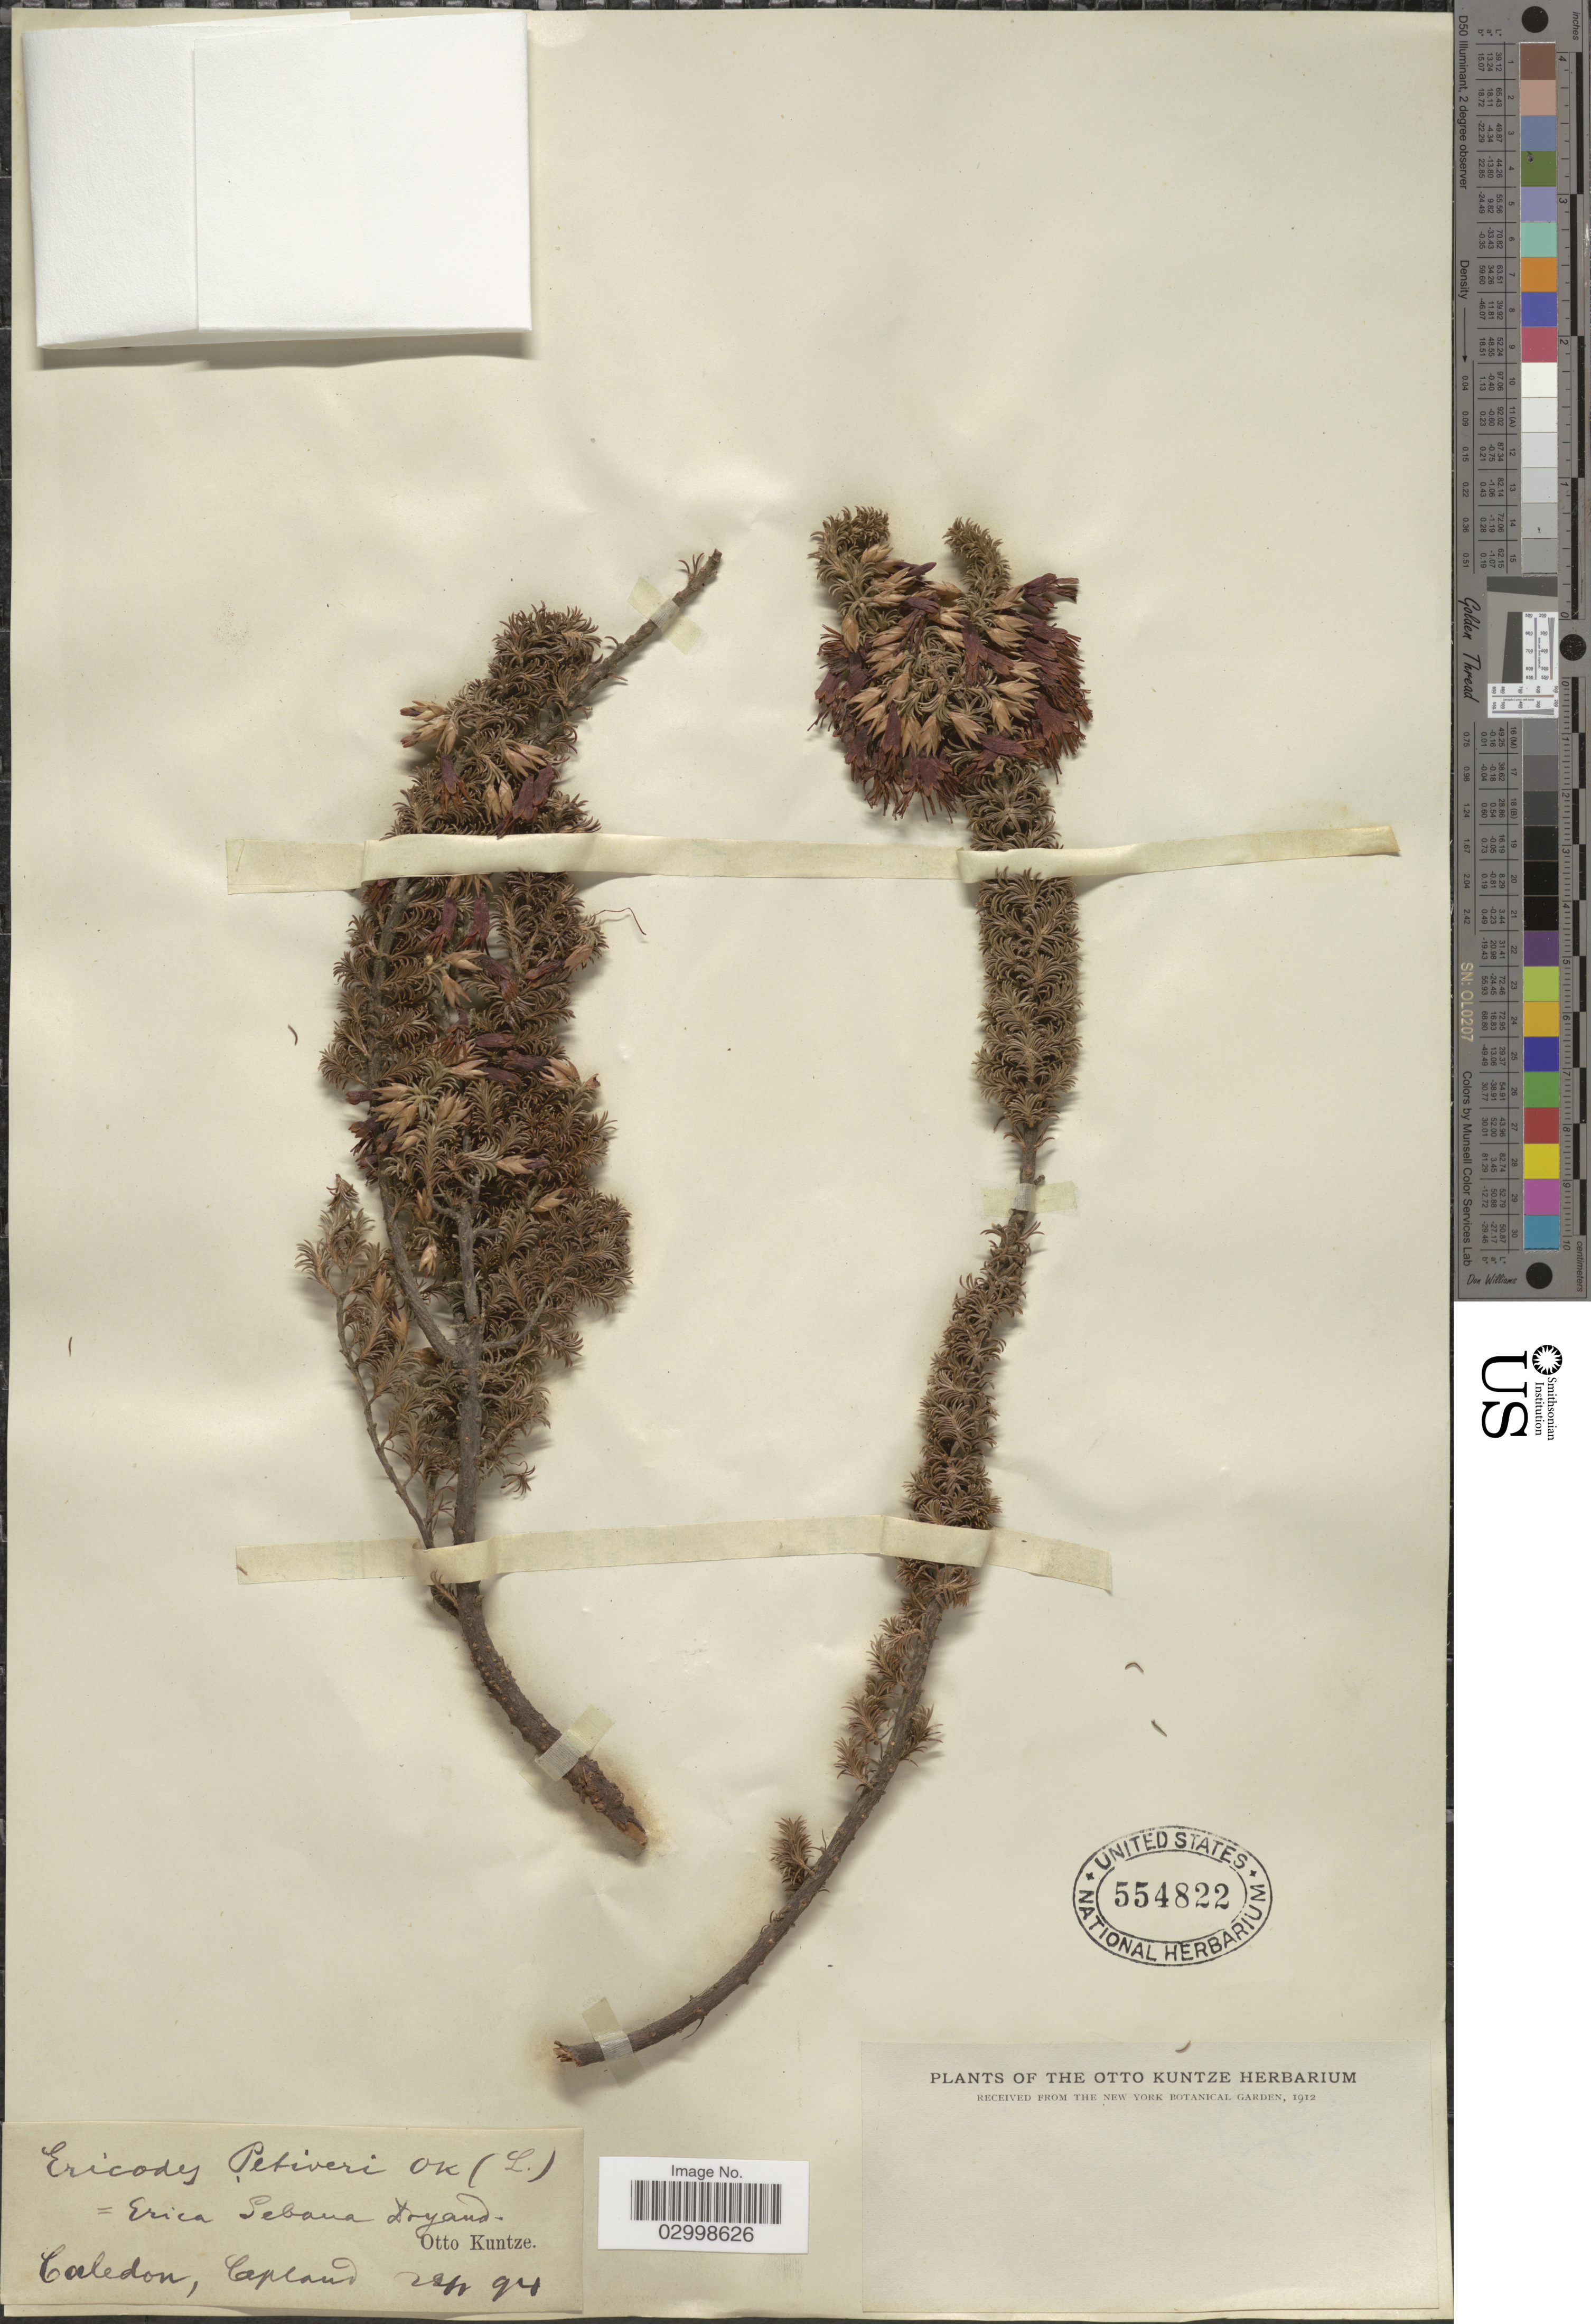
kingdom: Plantae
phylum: Tracheophyta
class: Magnoliopsida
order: Ericales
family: Ericaceae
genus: Erica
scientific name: Erica petiverii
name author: Willd.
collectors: C.E.O. Kuntze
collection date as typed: Transcribed d/m/y: 22/1/94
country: South Africa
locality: Caledon, Capland.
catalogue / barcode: US 554822